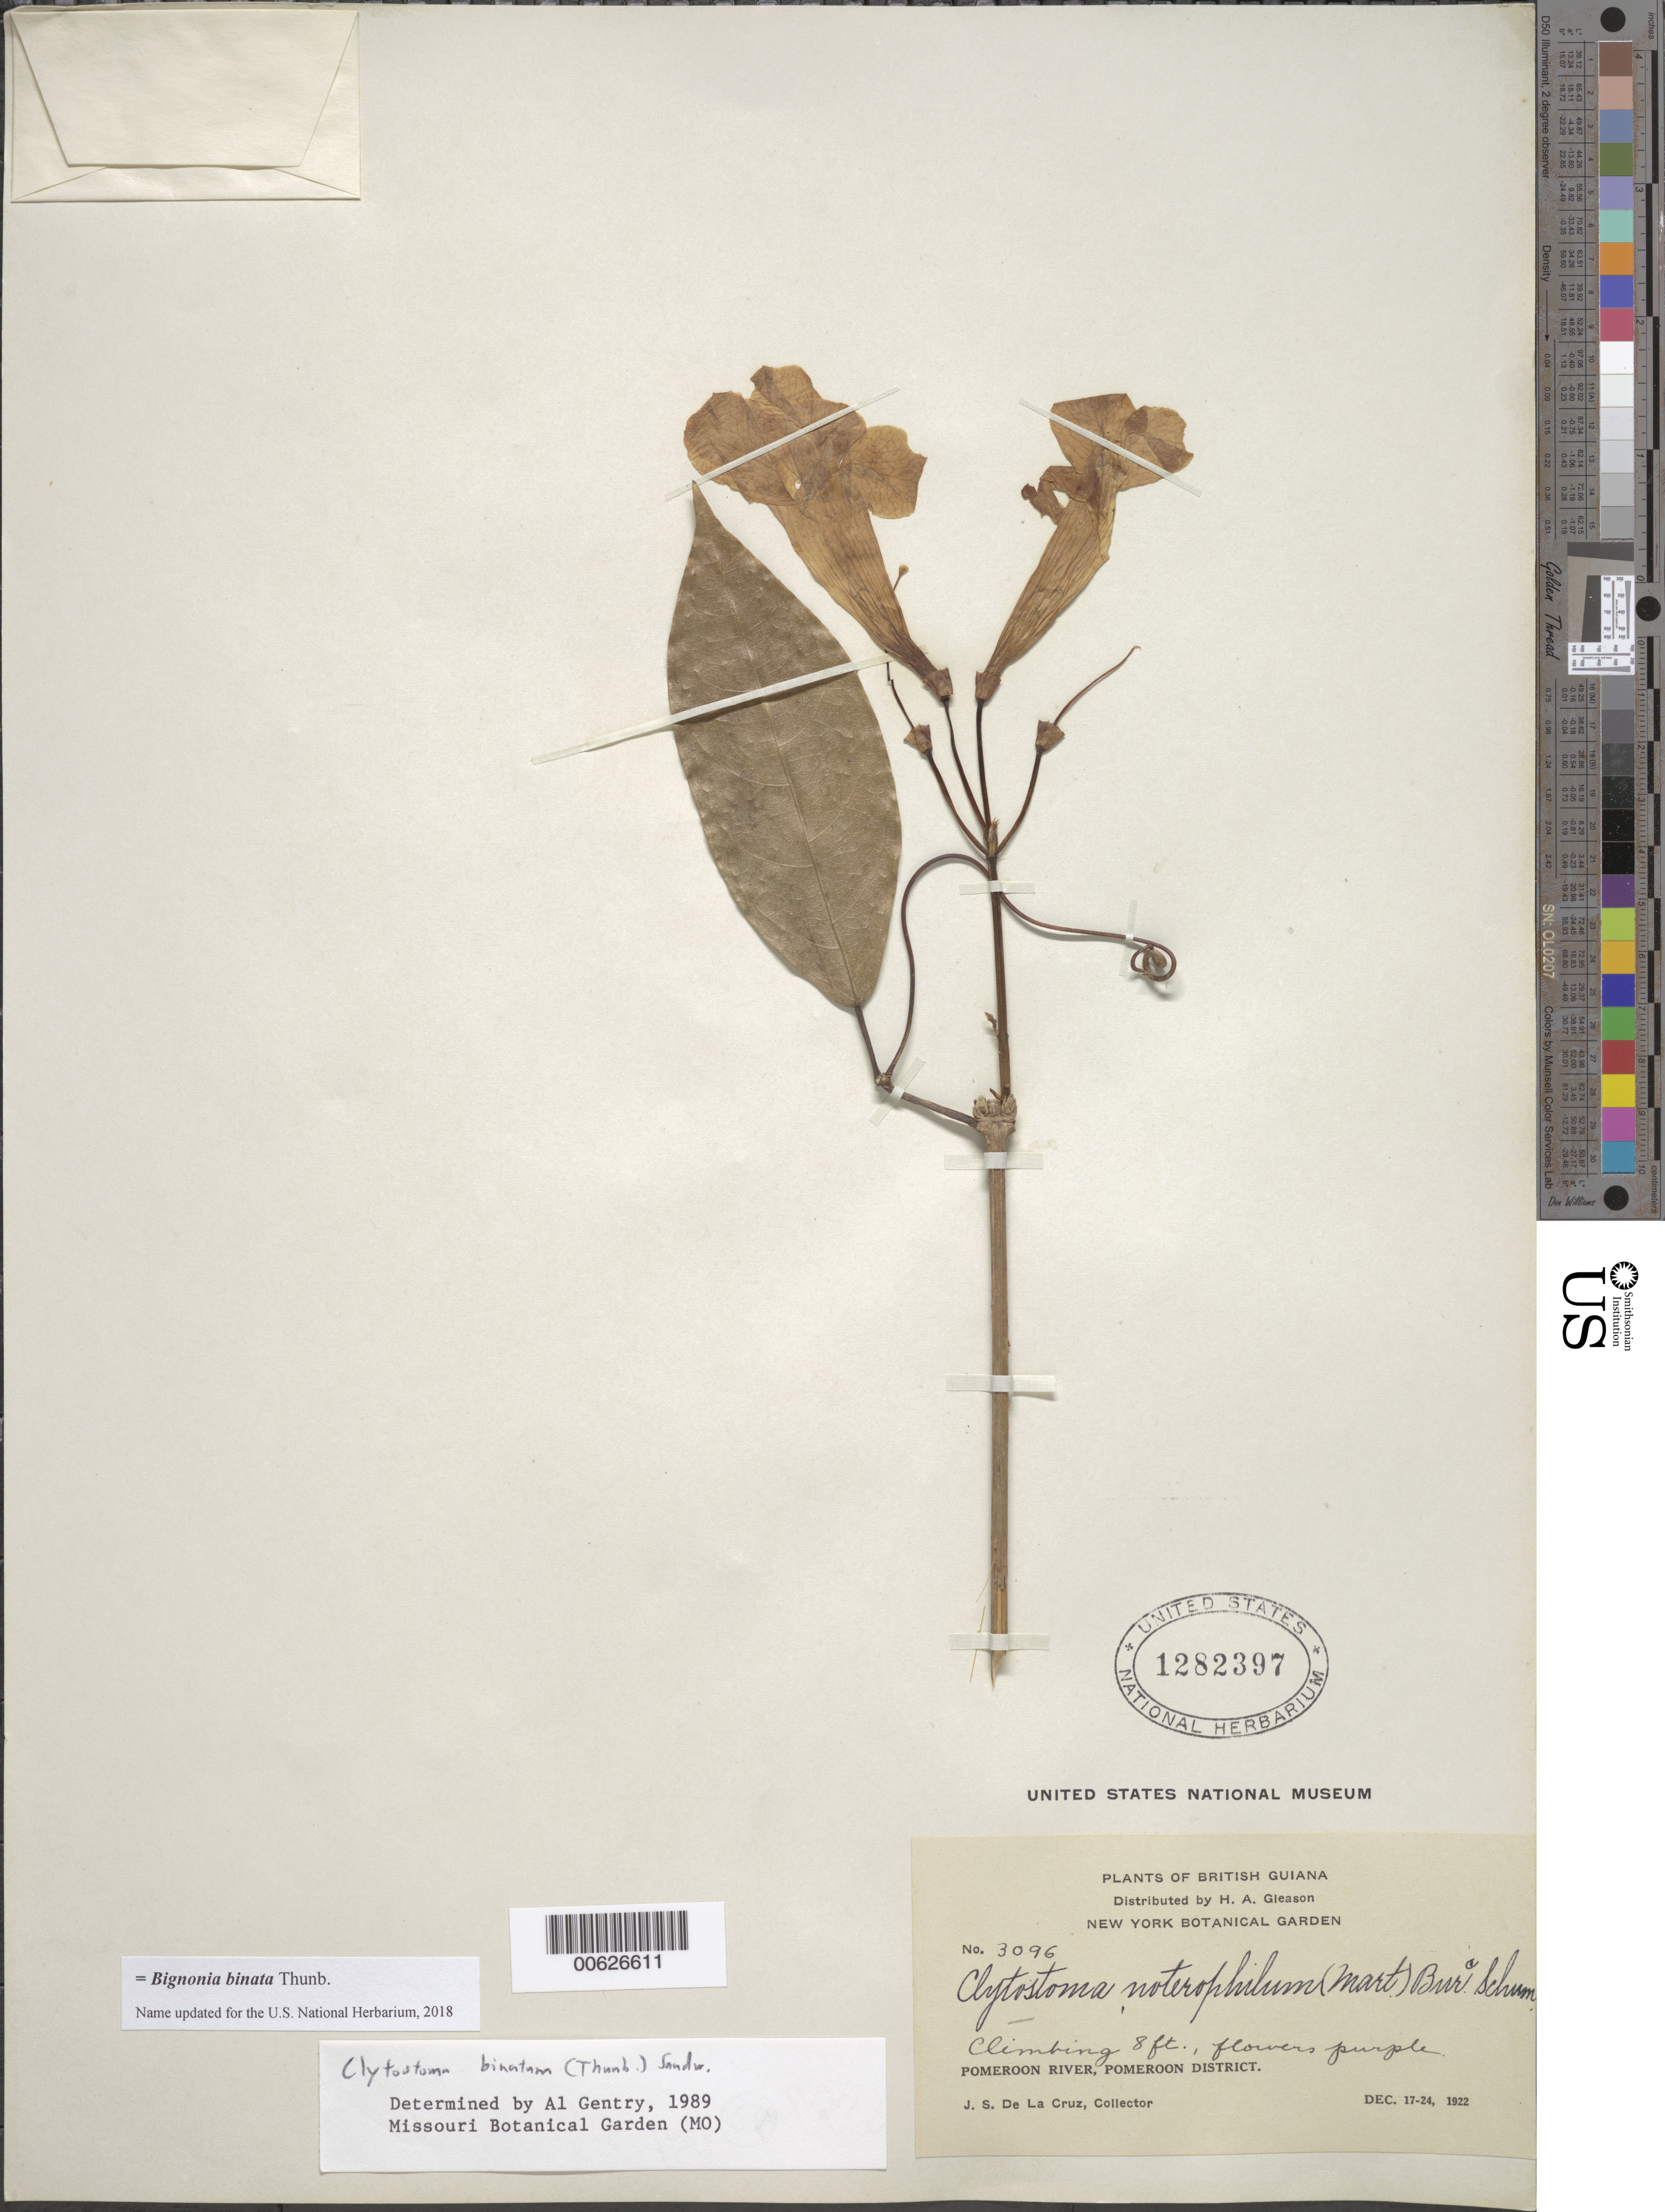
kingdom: Plantae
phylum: Tracheophyta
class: Magnoliopsida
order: Lamiales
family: Bignoniaceae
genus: Bignonia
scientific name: Bignonia binata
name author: Thunb.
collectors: J. S. de la Cruz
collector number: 3096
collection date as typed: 17-Dec-22 to 24-Dec-22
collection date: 1922-12-17/1922-12-24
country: Guyana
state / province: Pomeroon-Supenaam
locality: Pomeroon R.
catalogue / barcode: US 1282397